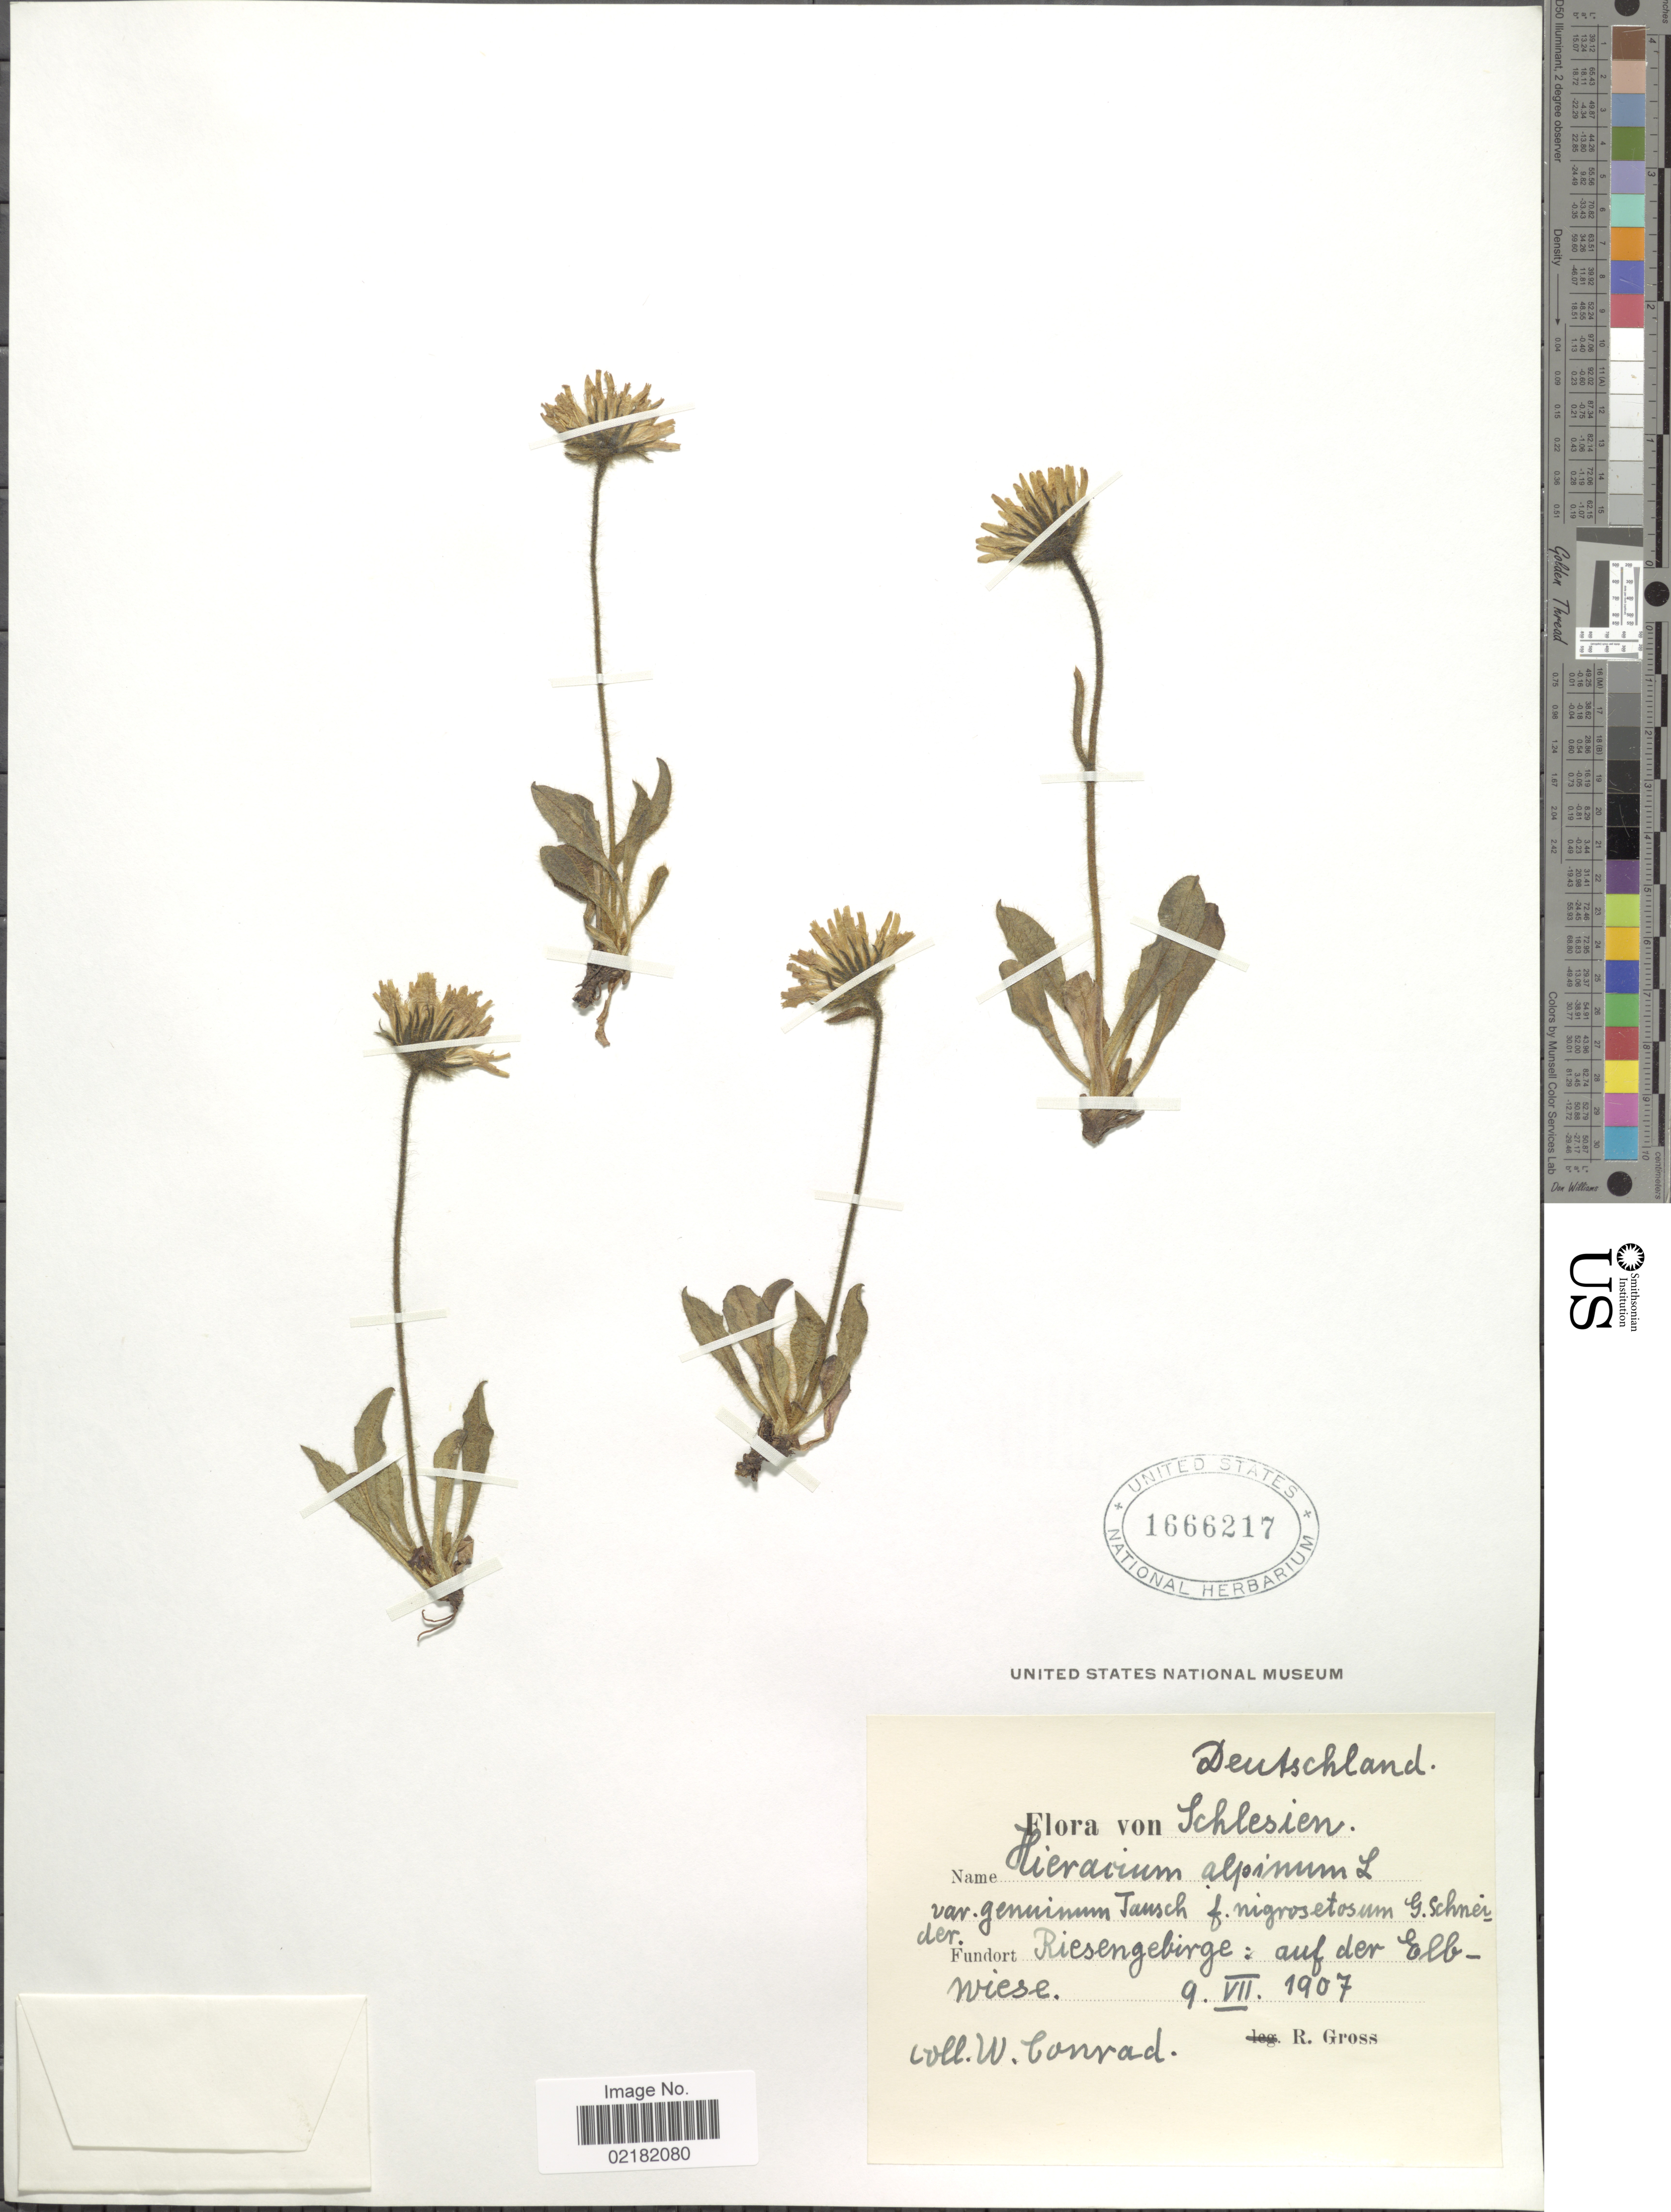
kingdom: Plantae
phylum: Tracheophyta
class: Magnoliopsida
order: Asterales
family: Asteraceae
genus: Hieracium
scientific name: Hieracium alpinum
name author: L.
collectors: W. Conrad & R. Gross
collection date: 1907-07-09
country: Germany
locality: Deutschland, Schlesien, Fundort Riesengebirge: auf der Elbwiese.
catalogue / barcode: US 1666217